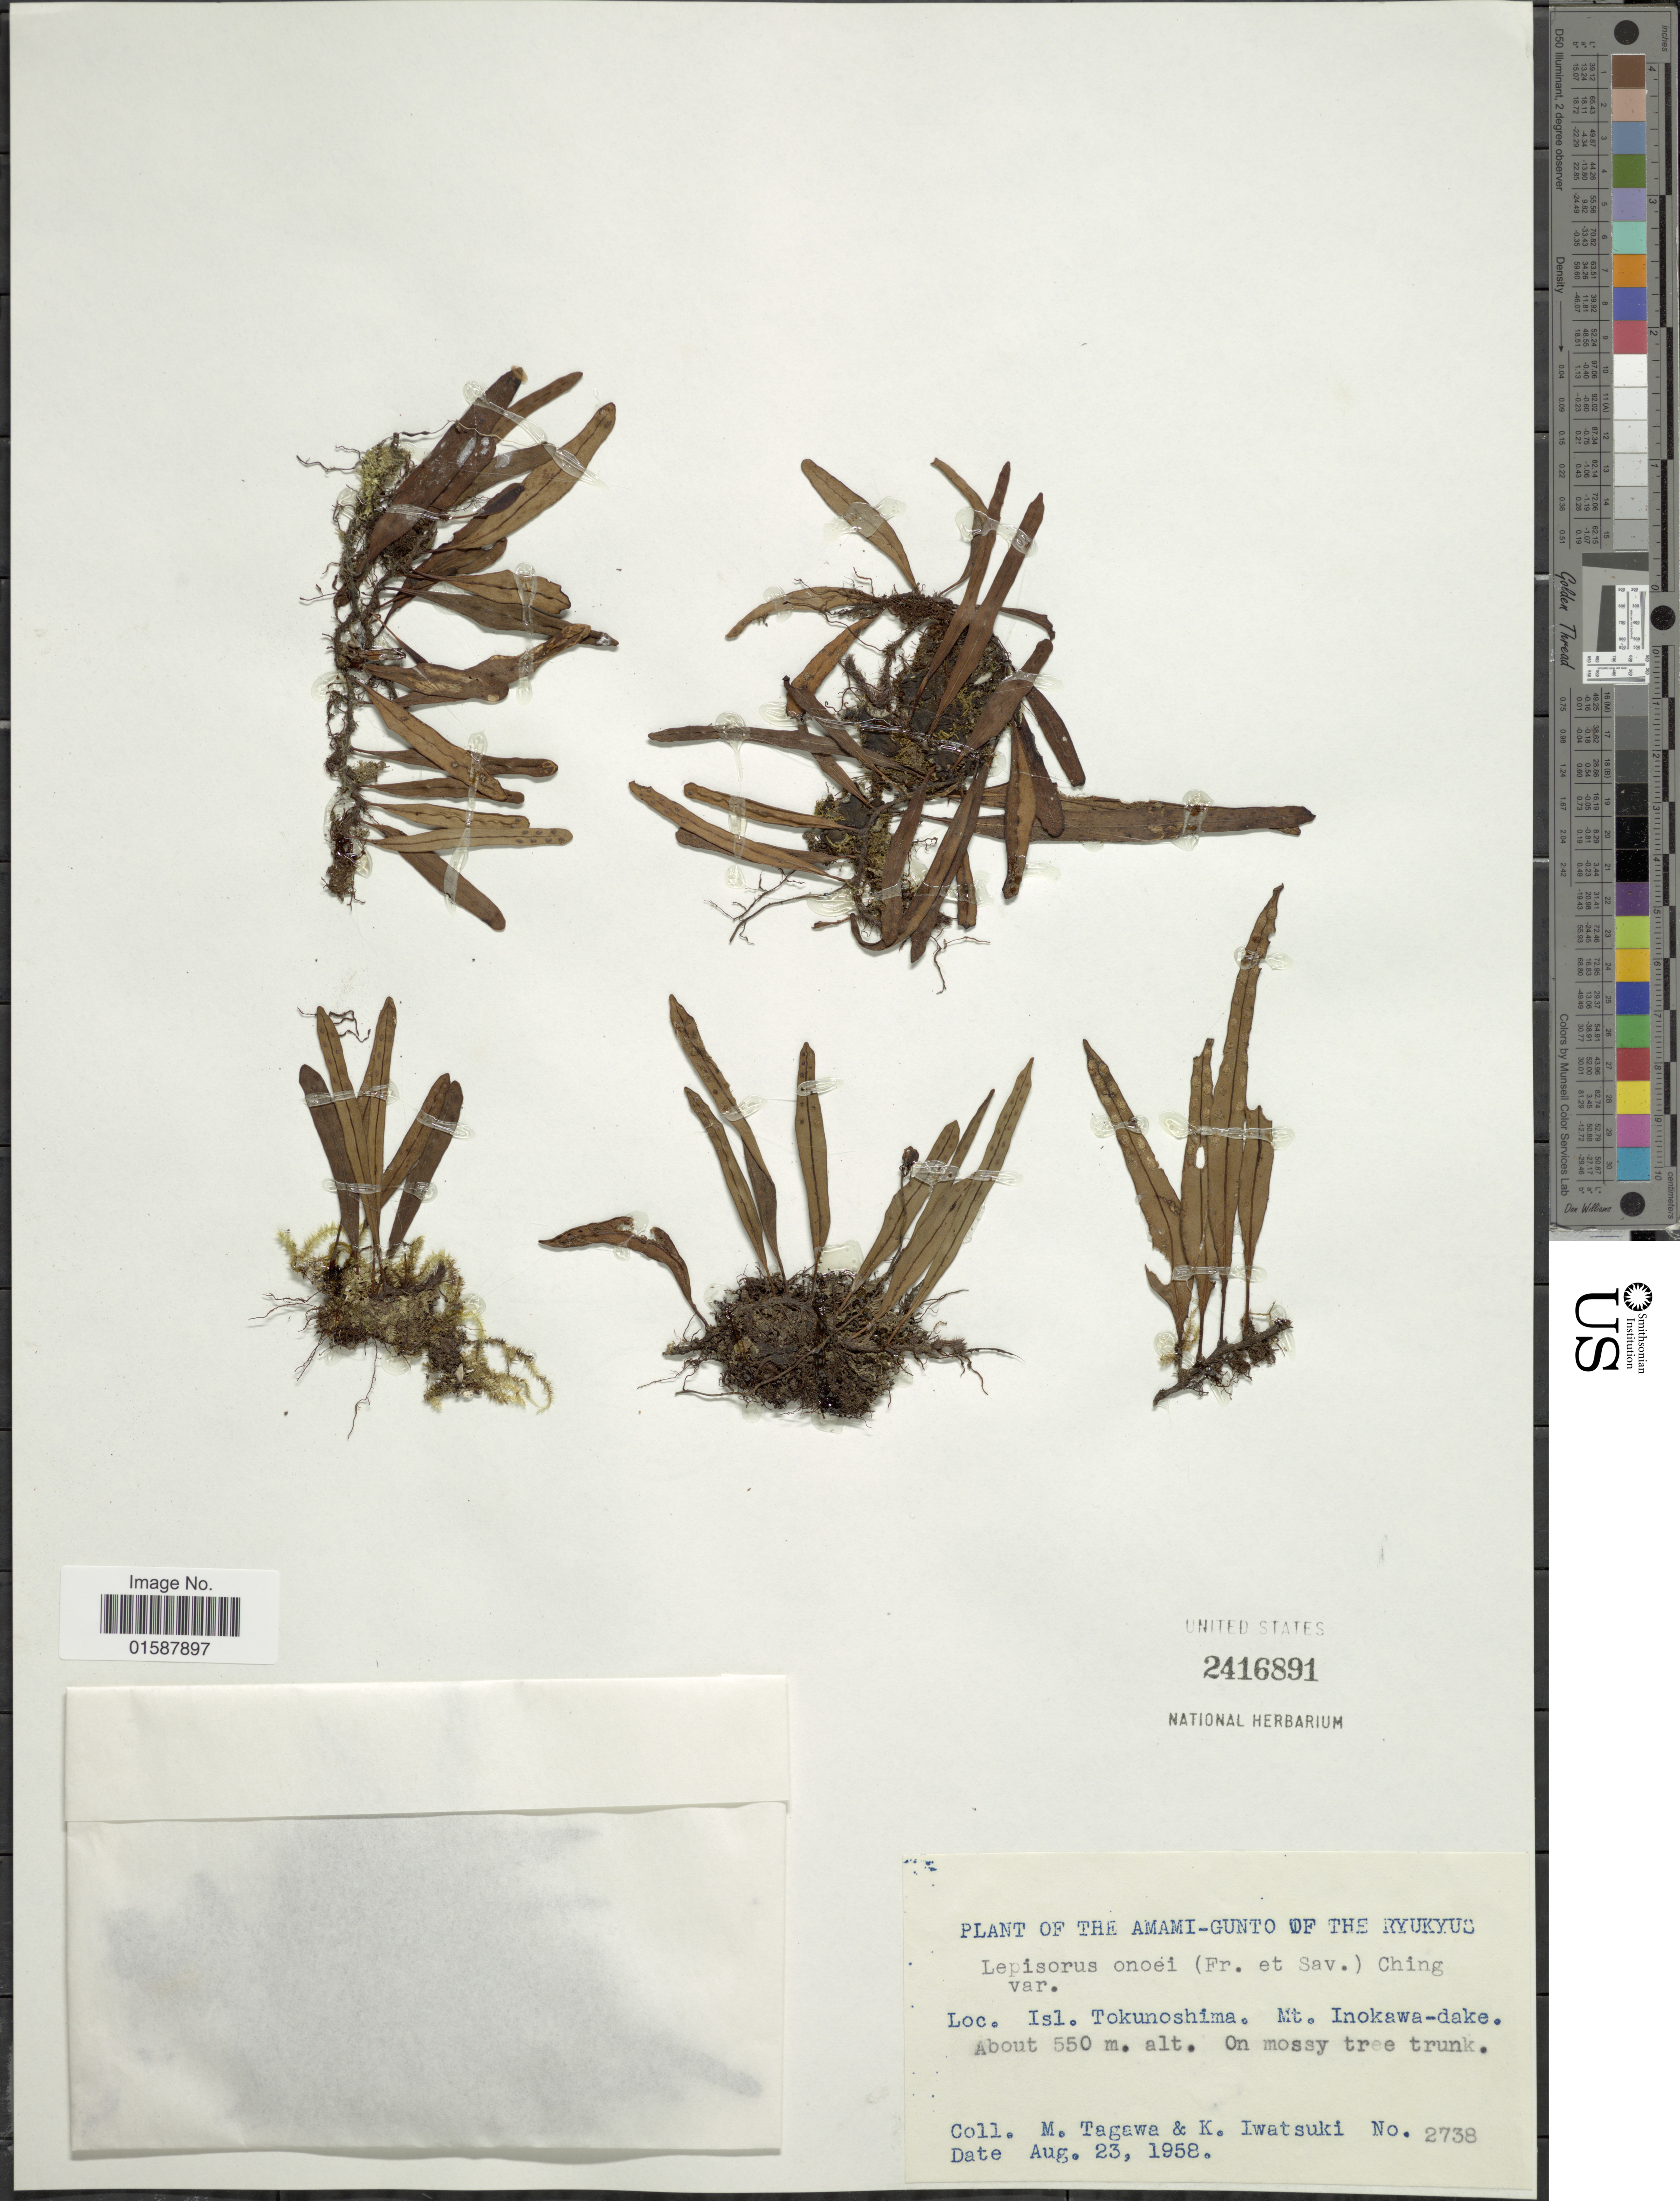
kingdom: Plantae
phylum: Tracheophyta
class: Polypodiopsida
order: Polypodiales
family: Polypodiaceae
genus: Lepisorus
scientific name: Lepisorus onoei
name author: Ching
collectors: M. Tagawa & K. Iwatsuki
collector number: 2738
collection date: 1958-08-23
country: Japan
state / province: Okinawa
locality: Amami-Gunto of the Ryukyus. Isl. Tokunoshima, Mt. Inokawa-dake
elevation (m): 550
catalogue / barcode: US 2416891